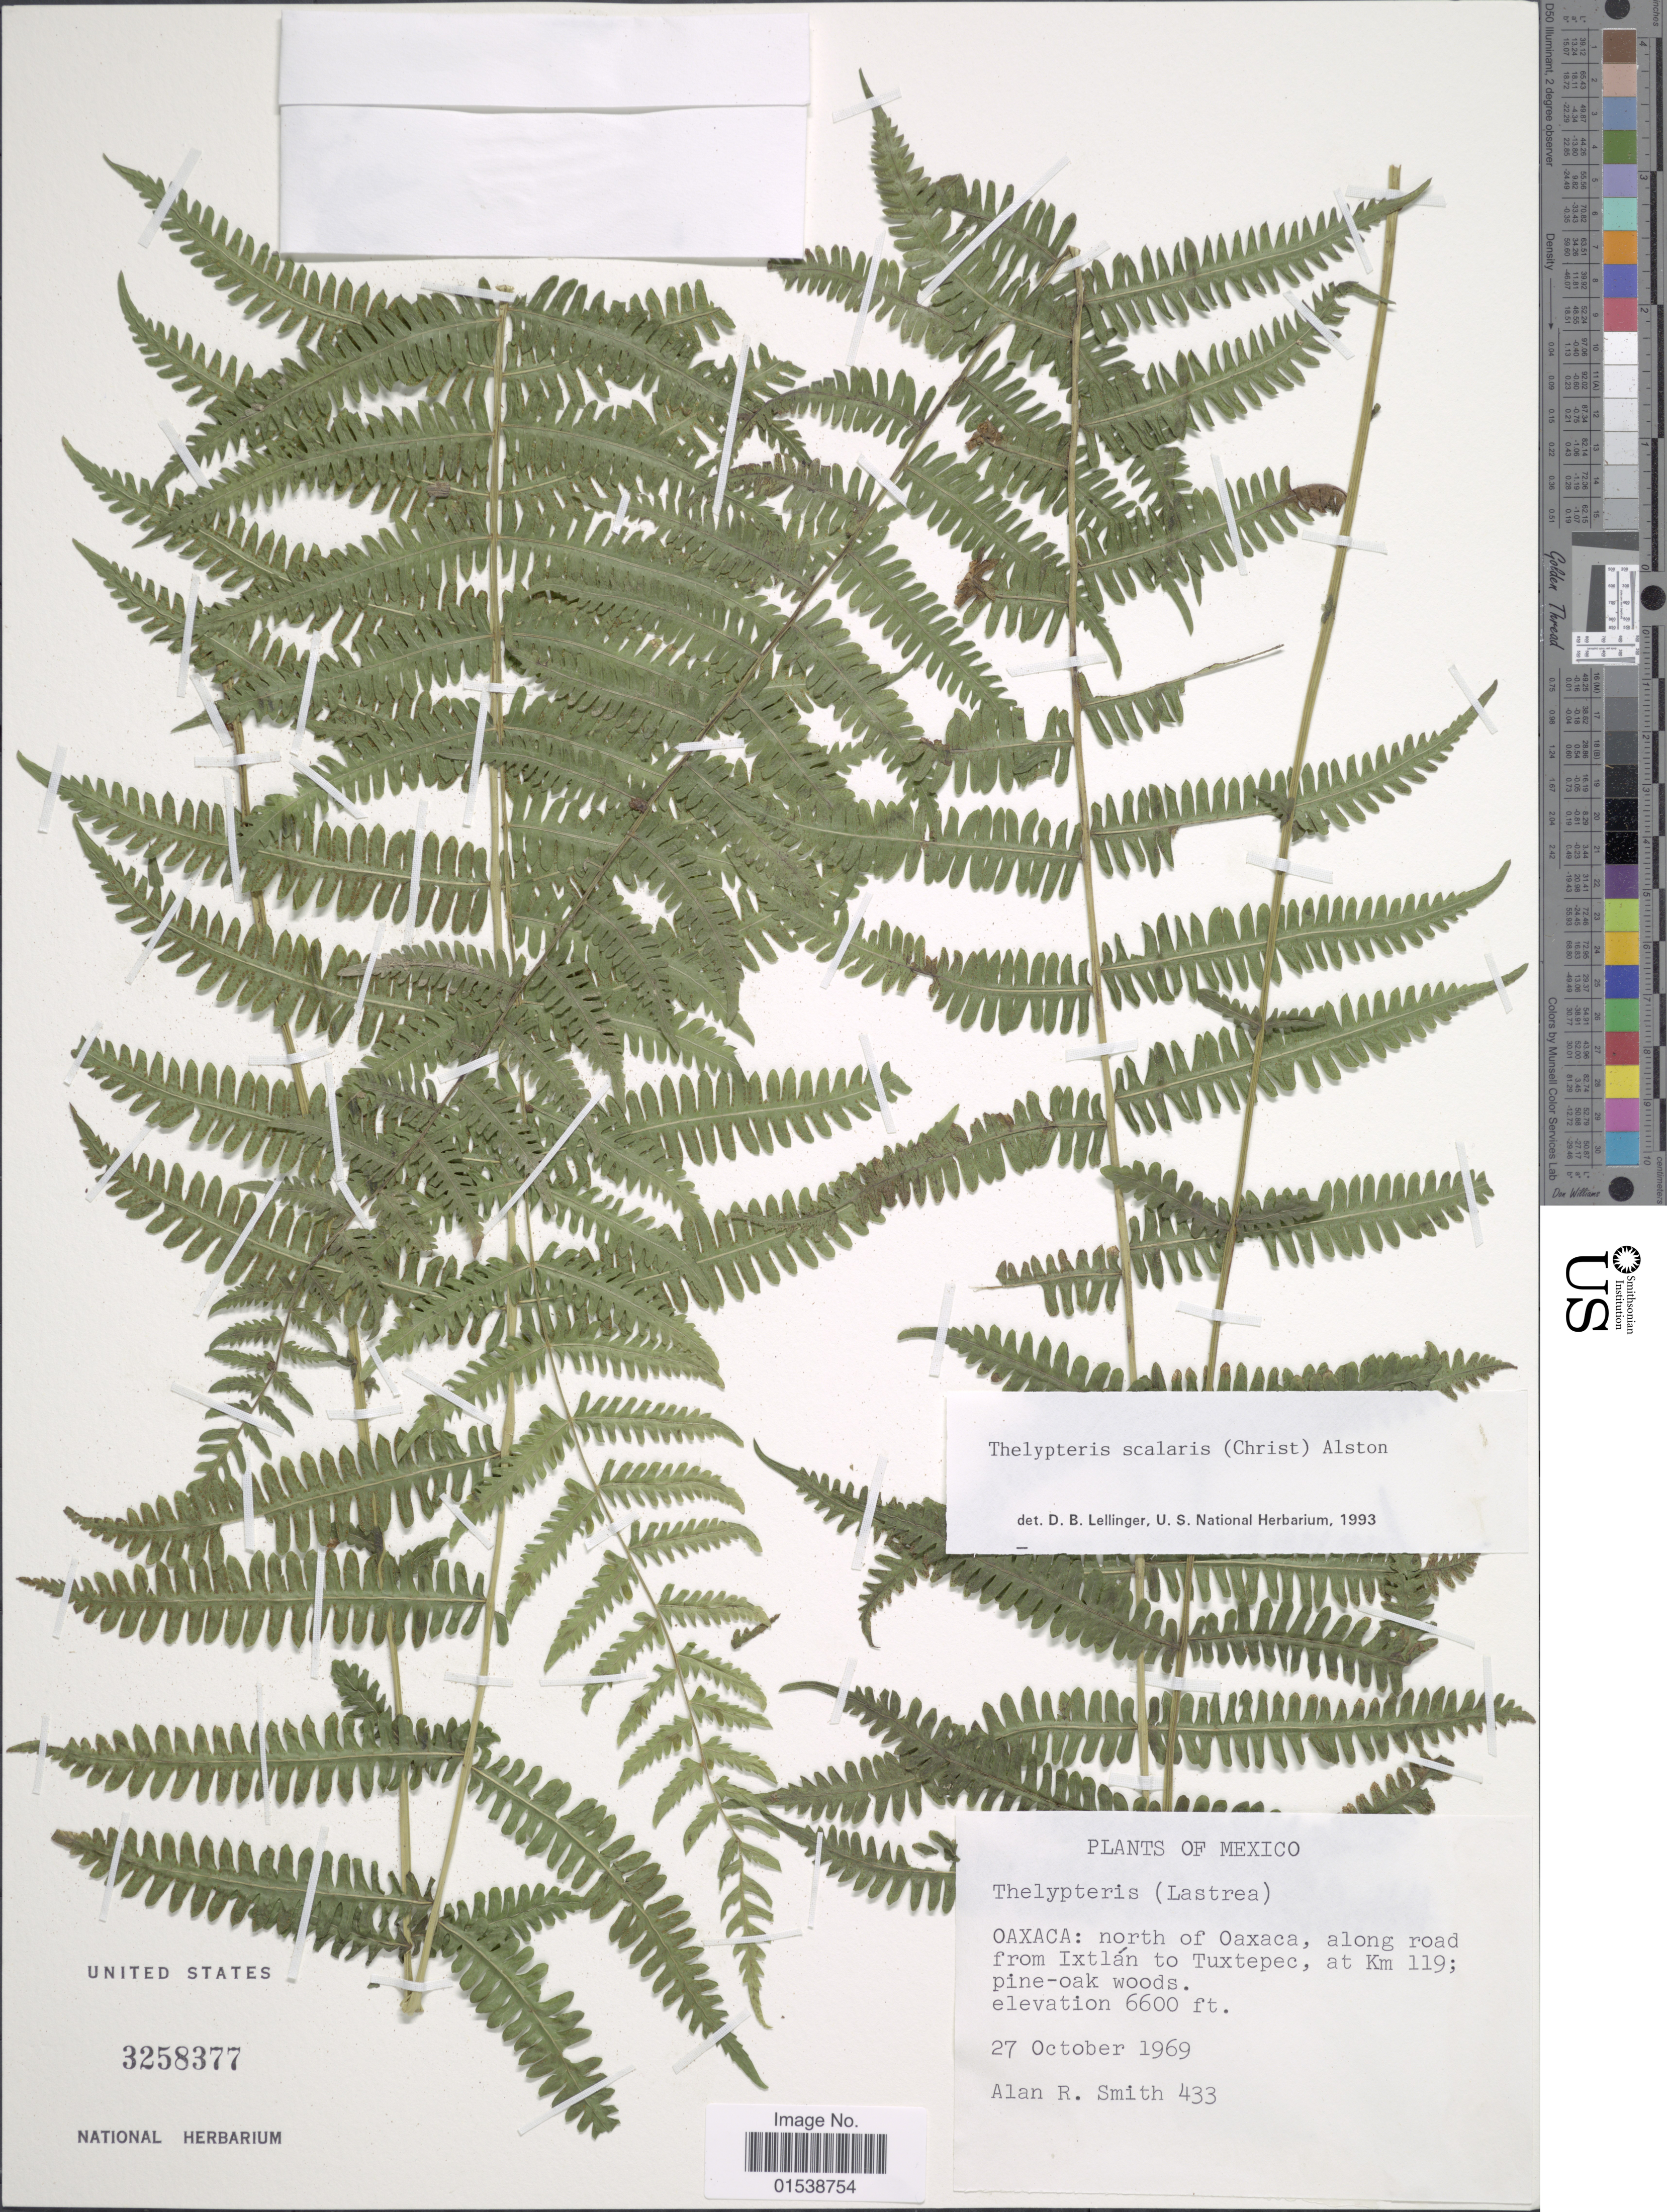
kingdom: Plantae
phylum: Tracheophyta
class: Polypodiopsida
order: Polypodiales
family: Thelypteridaceae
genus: Amauropelta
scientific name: Amauropelta scalaris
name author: (Christ) Á. Löve & D. Löve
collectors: A. R. Smith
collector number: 433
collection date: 1969-10-27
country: Mexico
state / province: Oaxaca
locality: Oaxaca: north of Oaxaca, along road from Ixtlan to Tuxtepec, at km 119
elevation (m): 2012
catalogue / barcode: US 3258377